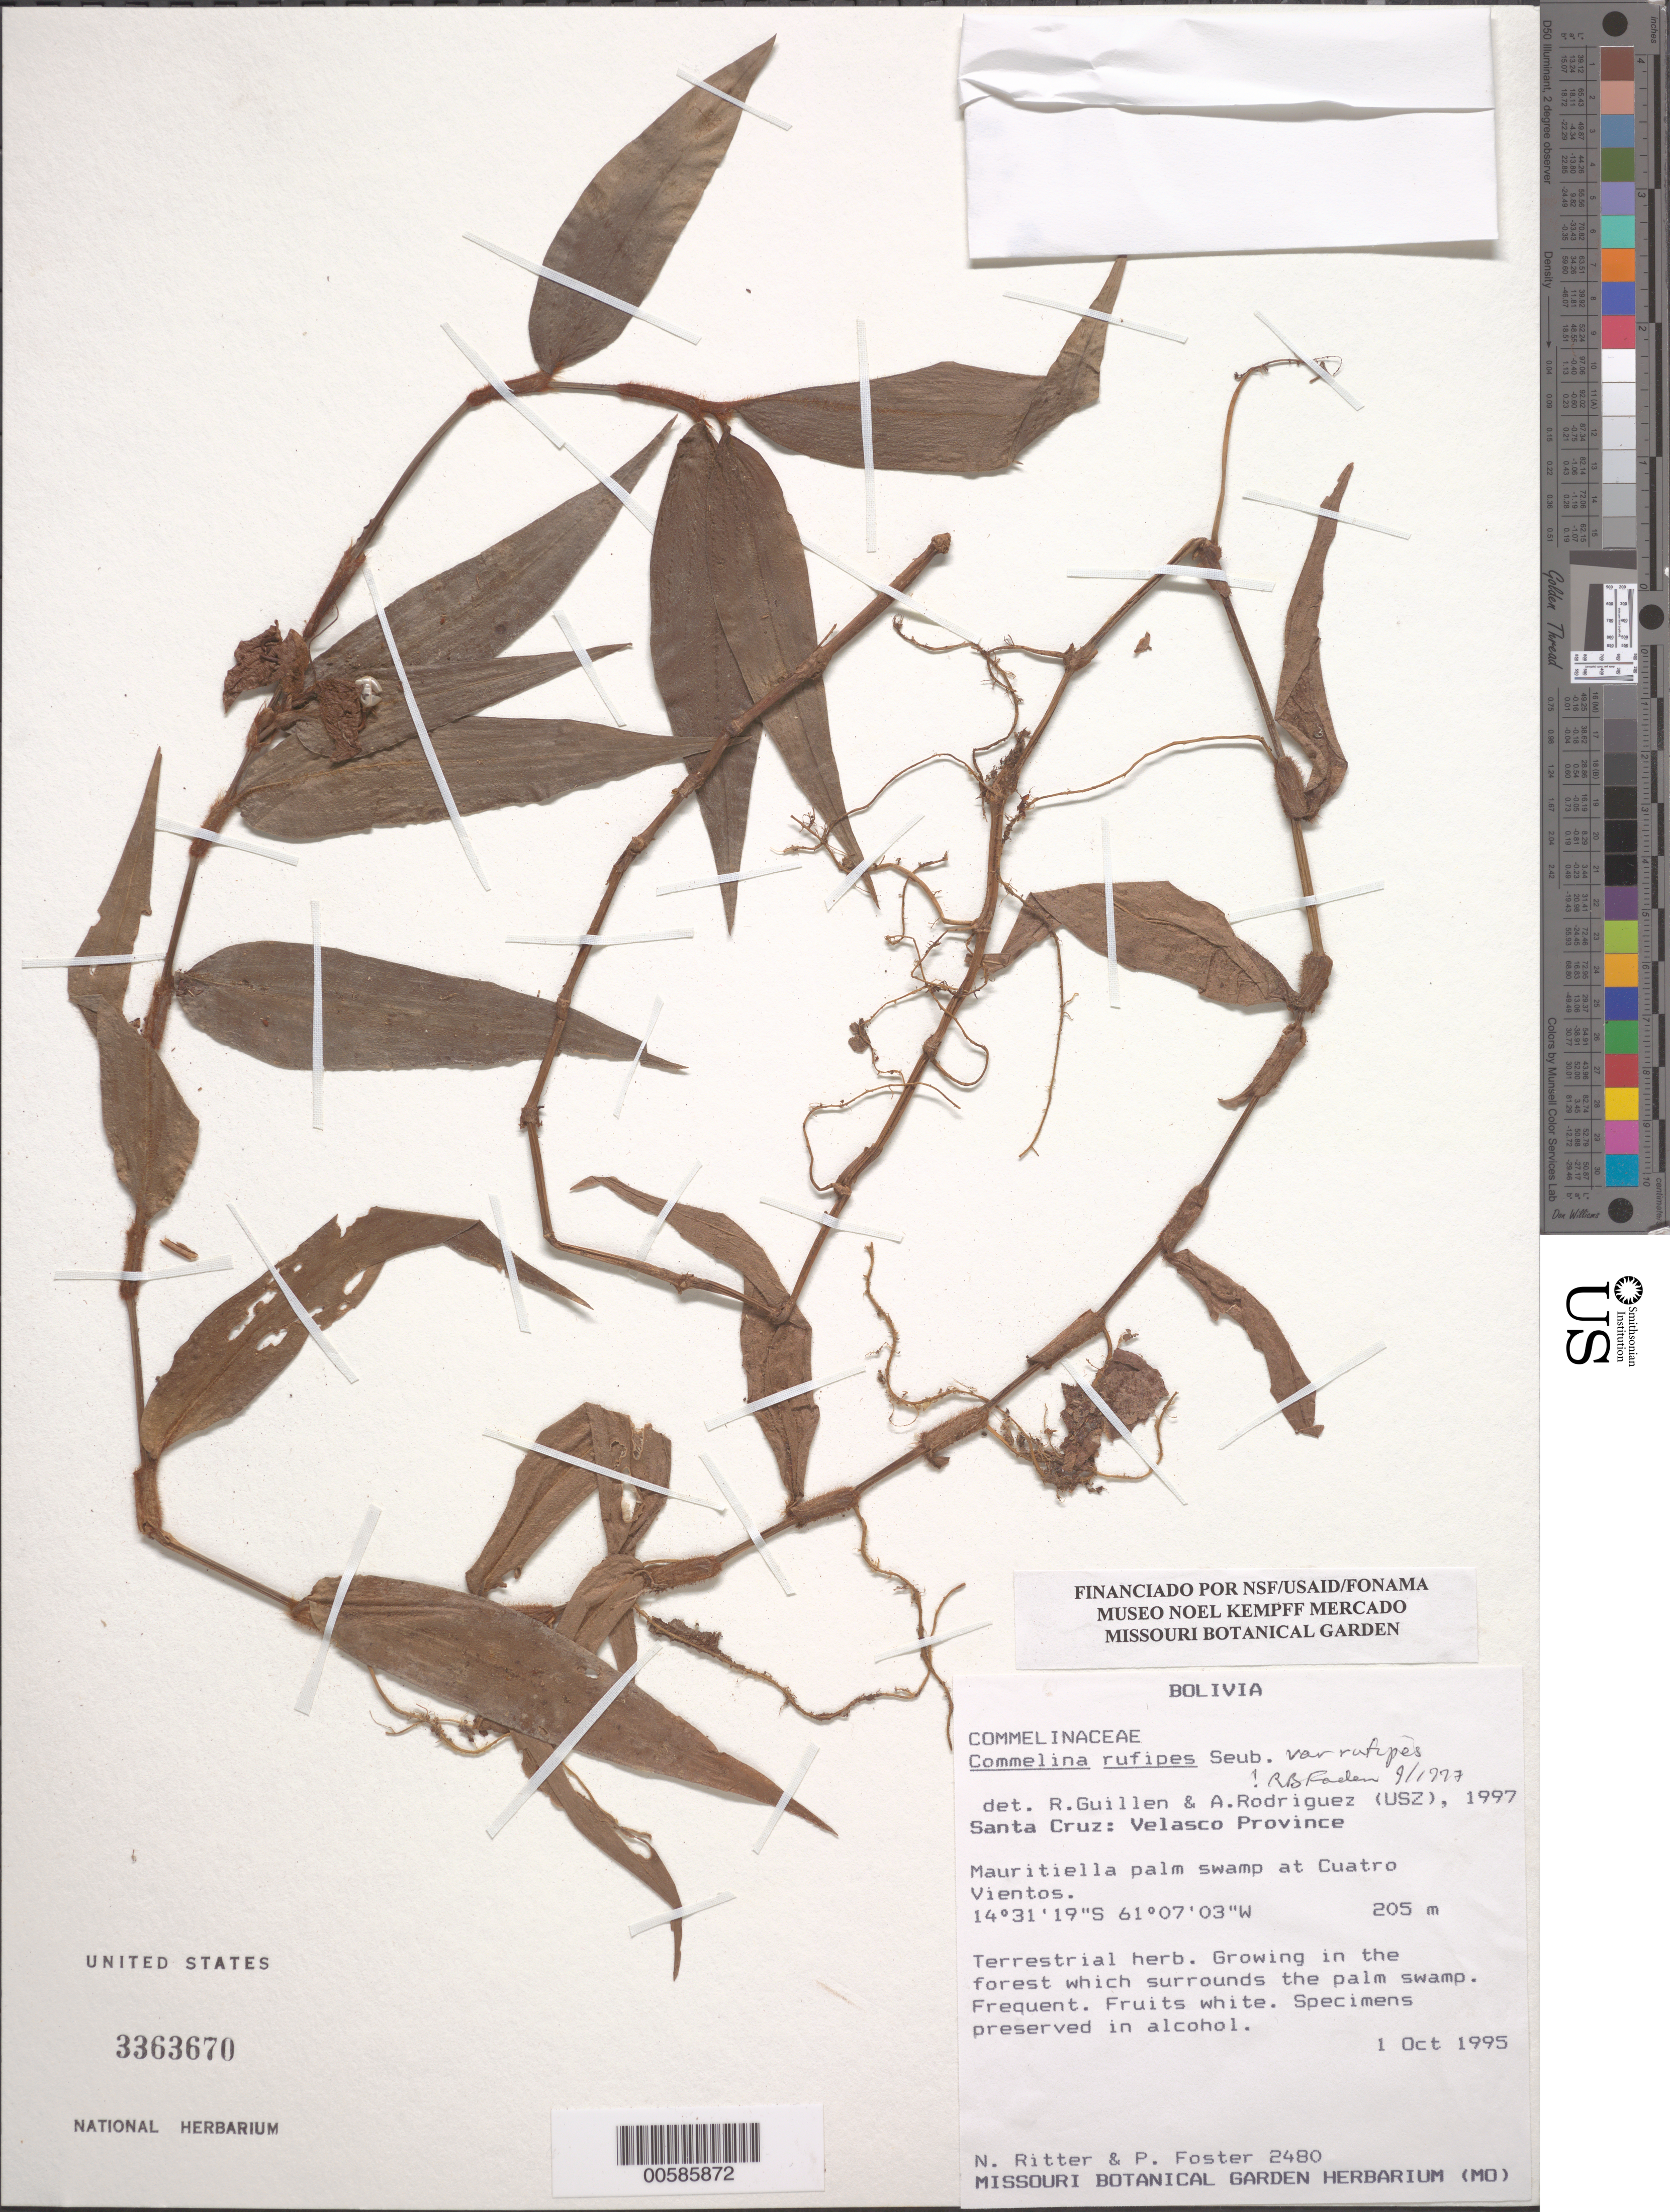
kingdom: Plantae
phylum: Tracheophyta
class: Liliopsida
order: Commelinales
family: Commelinaceae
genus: Commelina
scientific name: Commelina rufipes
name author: Seub.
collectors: N. Ritter & P. Foster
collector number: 2480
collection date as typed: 01 Oct 1995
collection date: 1995-10-01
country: Bolivia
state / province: Santa Cruz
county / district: Velasco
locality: Mauritiella Palm Swamp at Cuatro Vientos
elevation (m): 205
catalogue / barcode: US 3363670